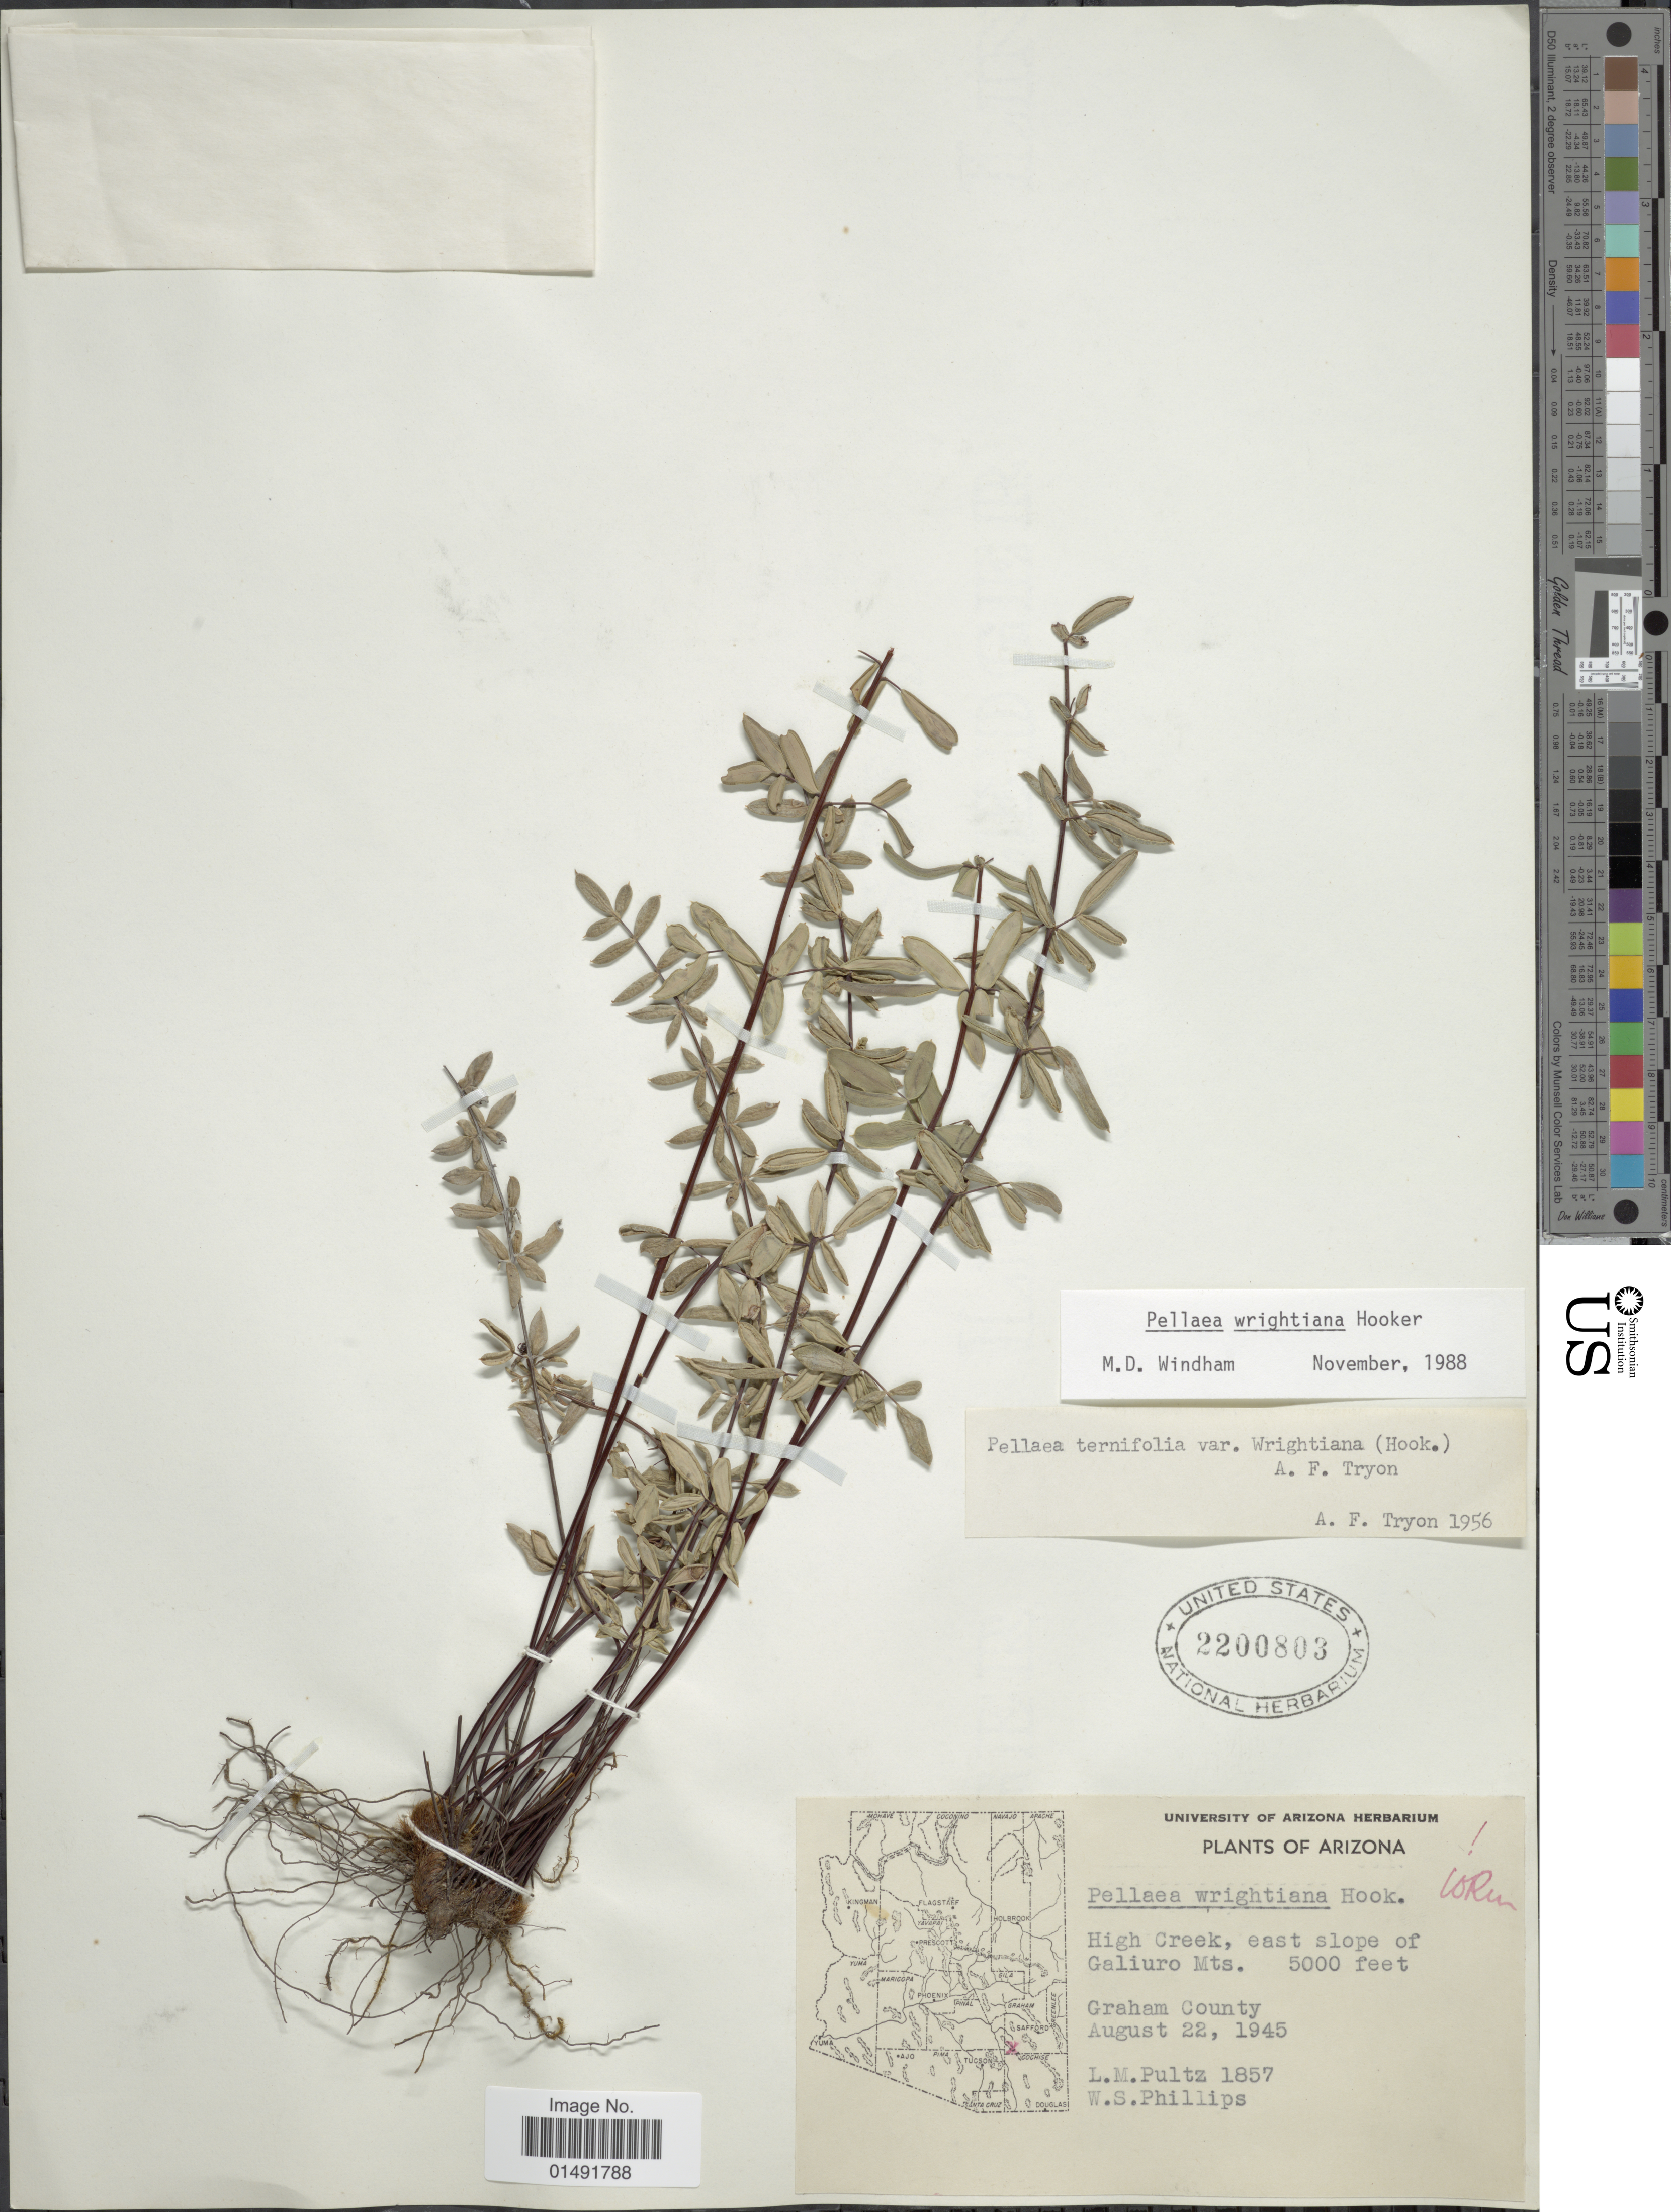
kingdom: Plantae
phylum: Tracheophyta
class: Polypodiopsida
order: Polypodiales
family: Pteridaceae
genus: Pellaea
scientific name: Pellaea wrightiana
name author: Hook.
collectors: L. Pultz & W. S. Phillips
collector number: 1857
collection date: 1945-08-22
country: United States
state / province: Arizona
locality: High Creek, eastvslope of Galiouro Mts, Graham County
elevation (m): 1524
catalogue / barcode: US 2200803